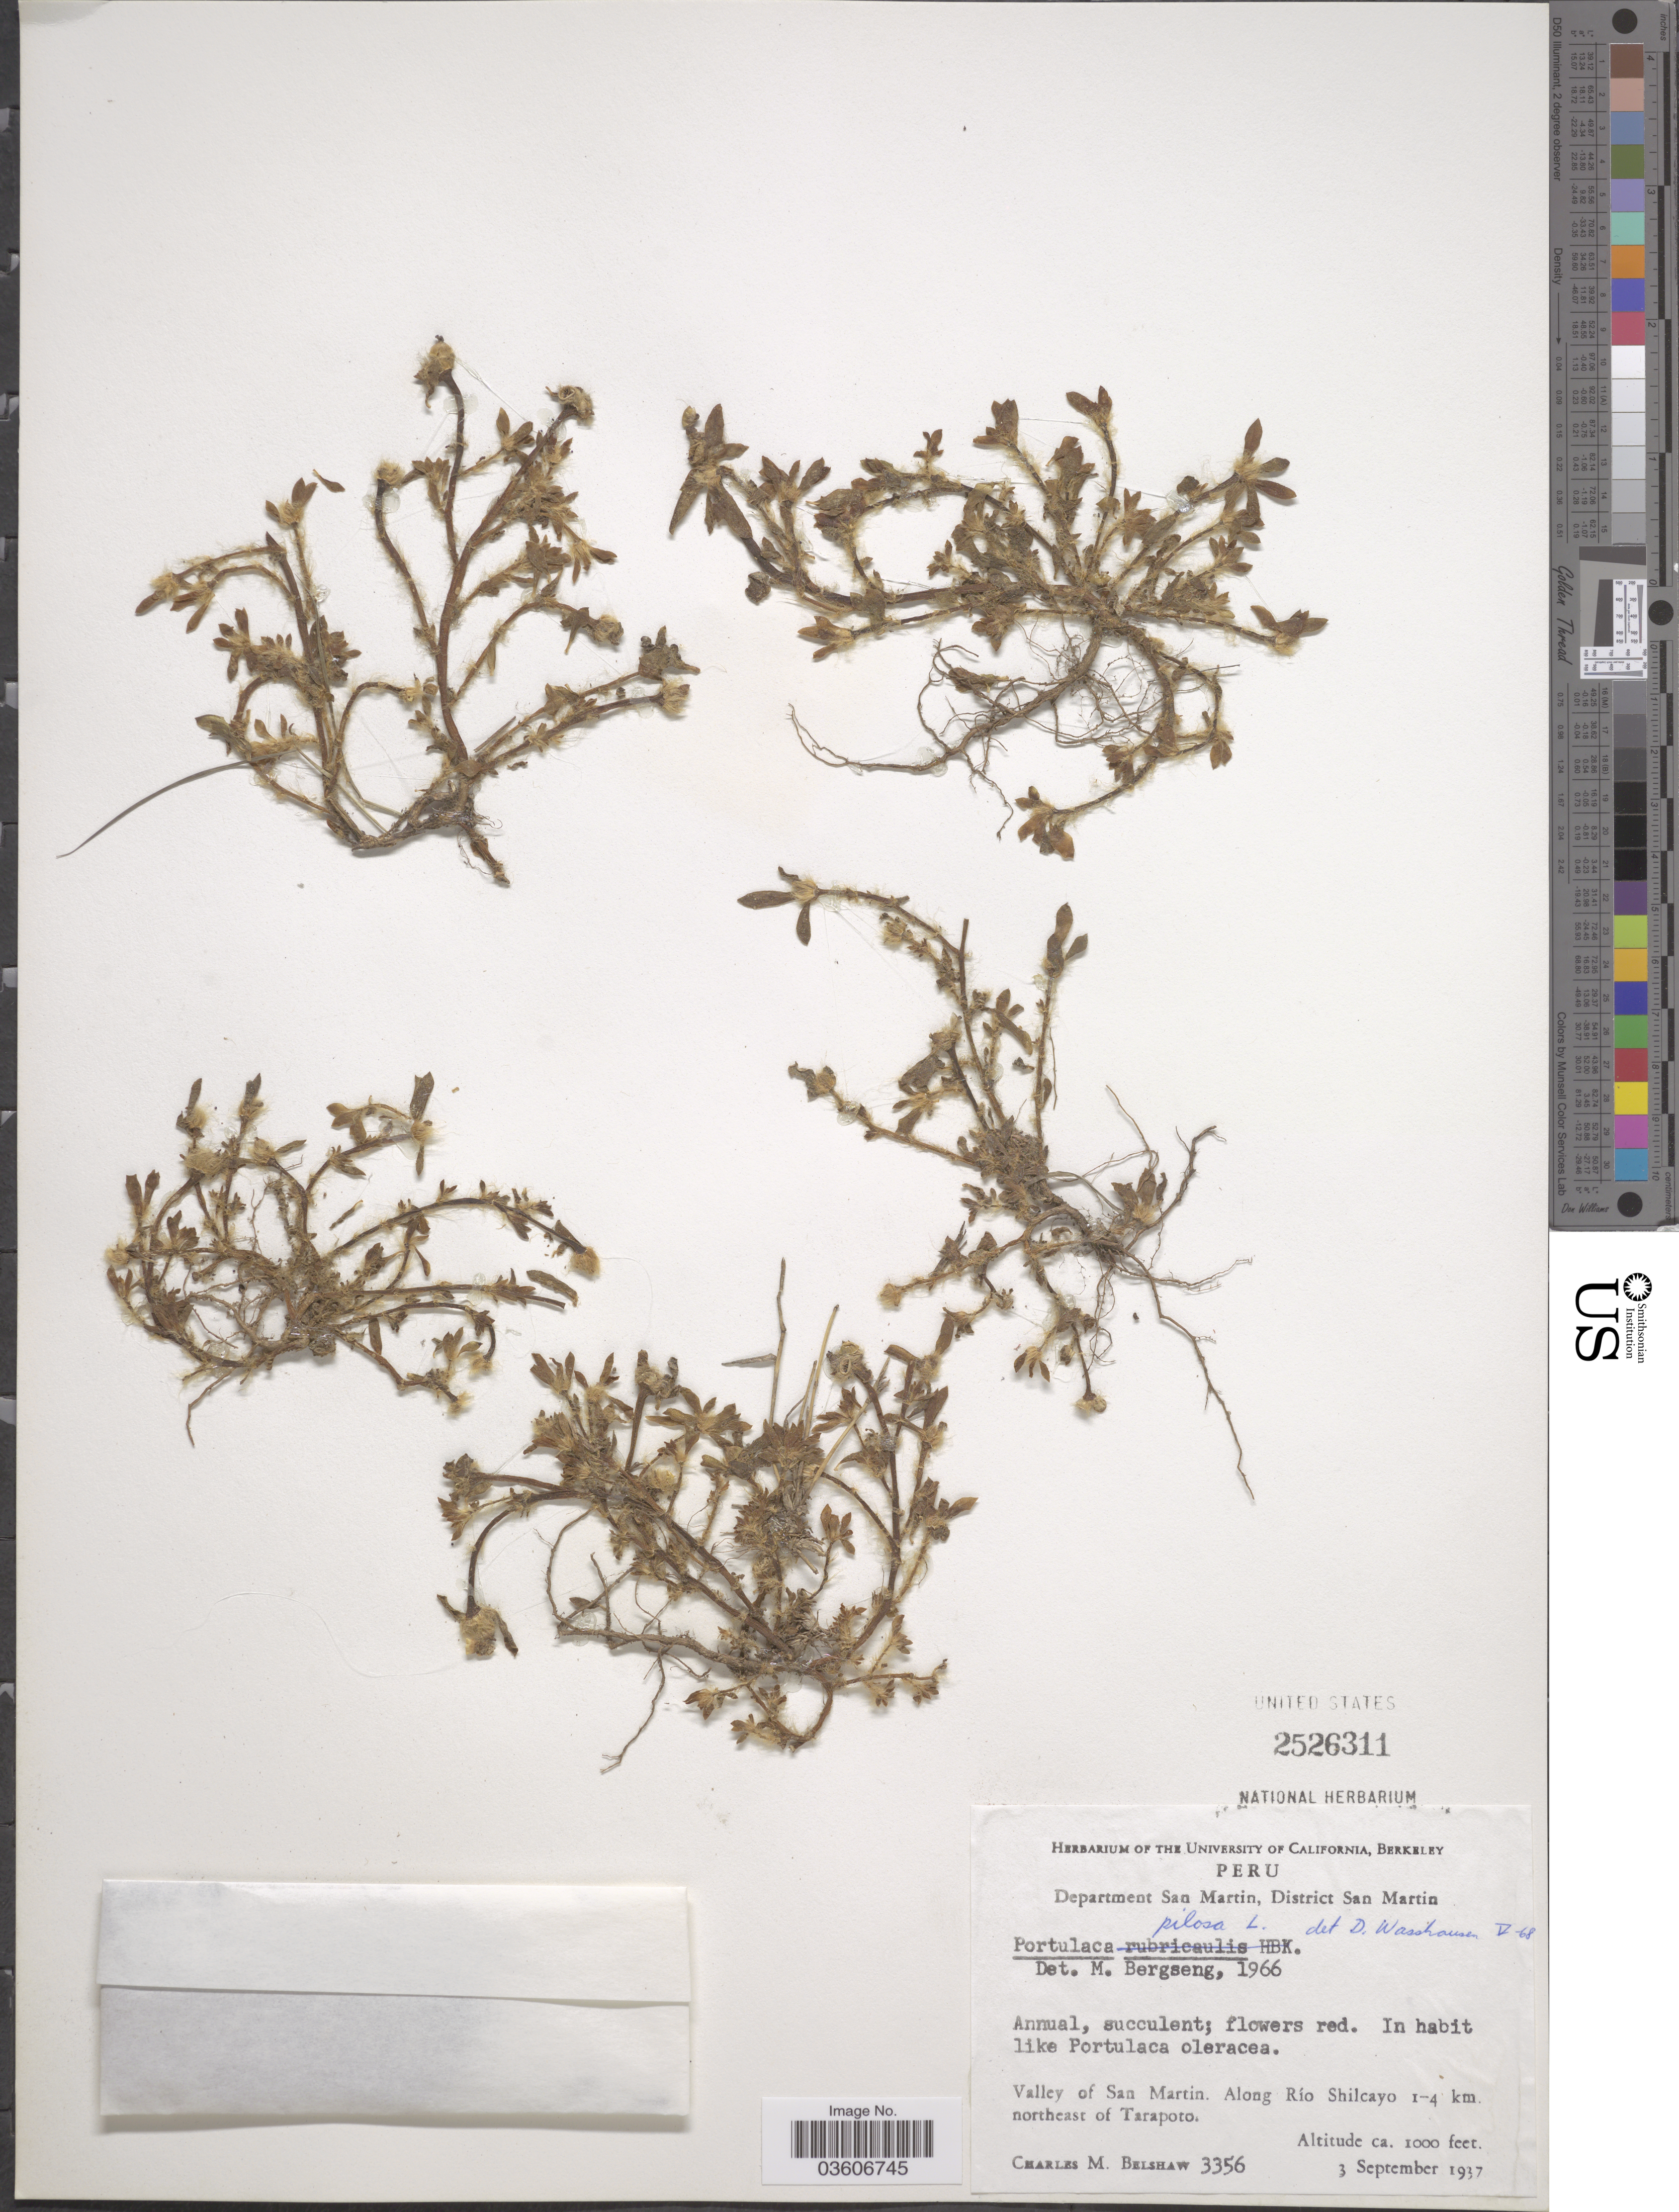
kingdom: Plantae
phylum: Tracheophyta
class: Magnoliopsida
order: Caryophyllales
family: Portulacaceae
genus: Portulaca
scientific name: Portulaca pilosa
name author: L.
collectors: C. Shaw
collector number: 3356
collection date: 1937-09-03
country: Peru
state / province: San Martín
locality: Department San Martin, District San Martin. Valley of San Martin. Along Río Shilcayo 1-4 km. northeast of Tarapoto.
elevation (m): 305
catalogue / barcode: US 2526311